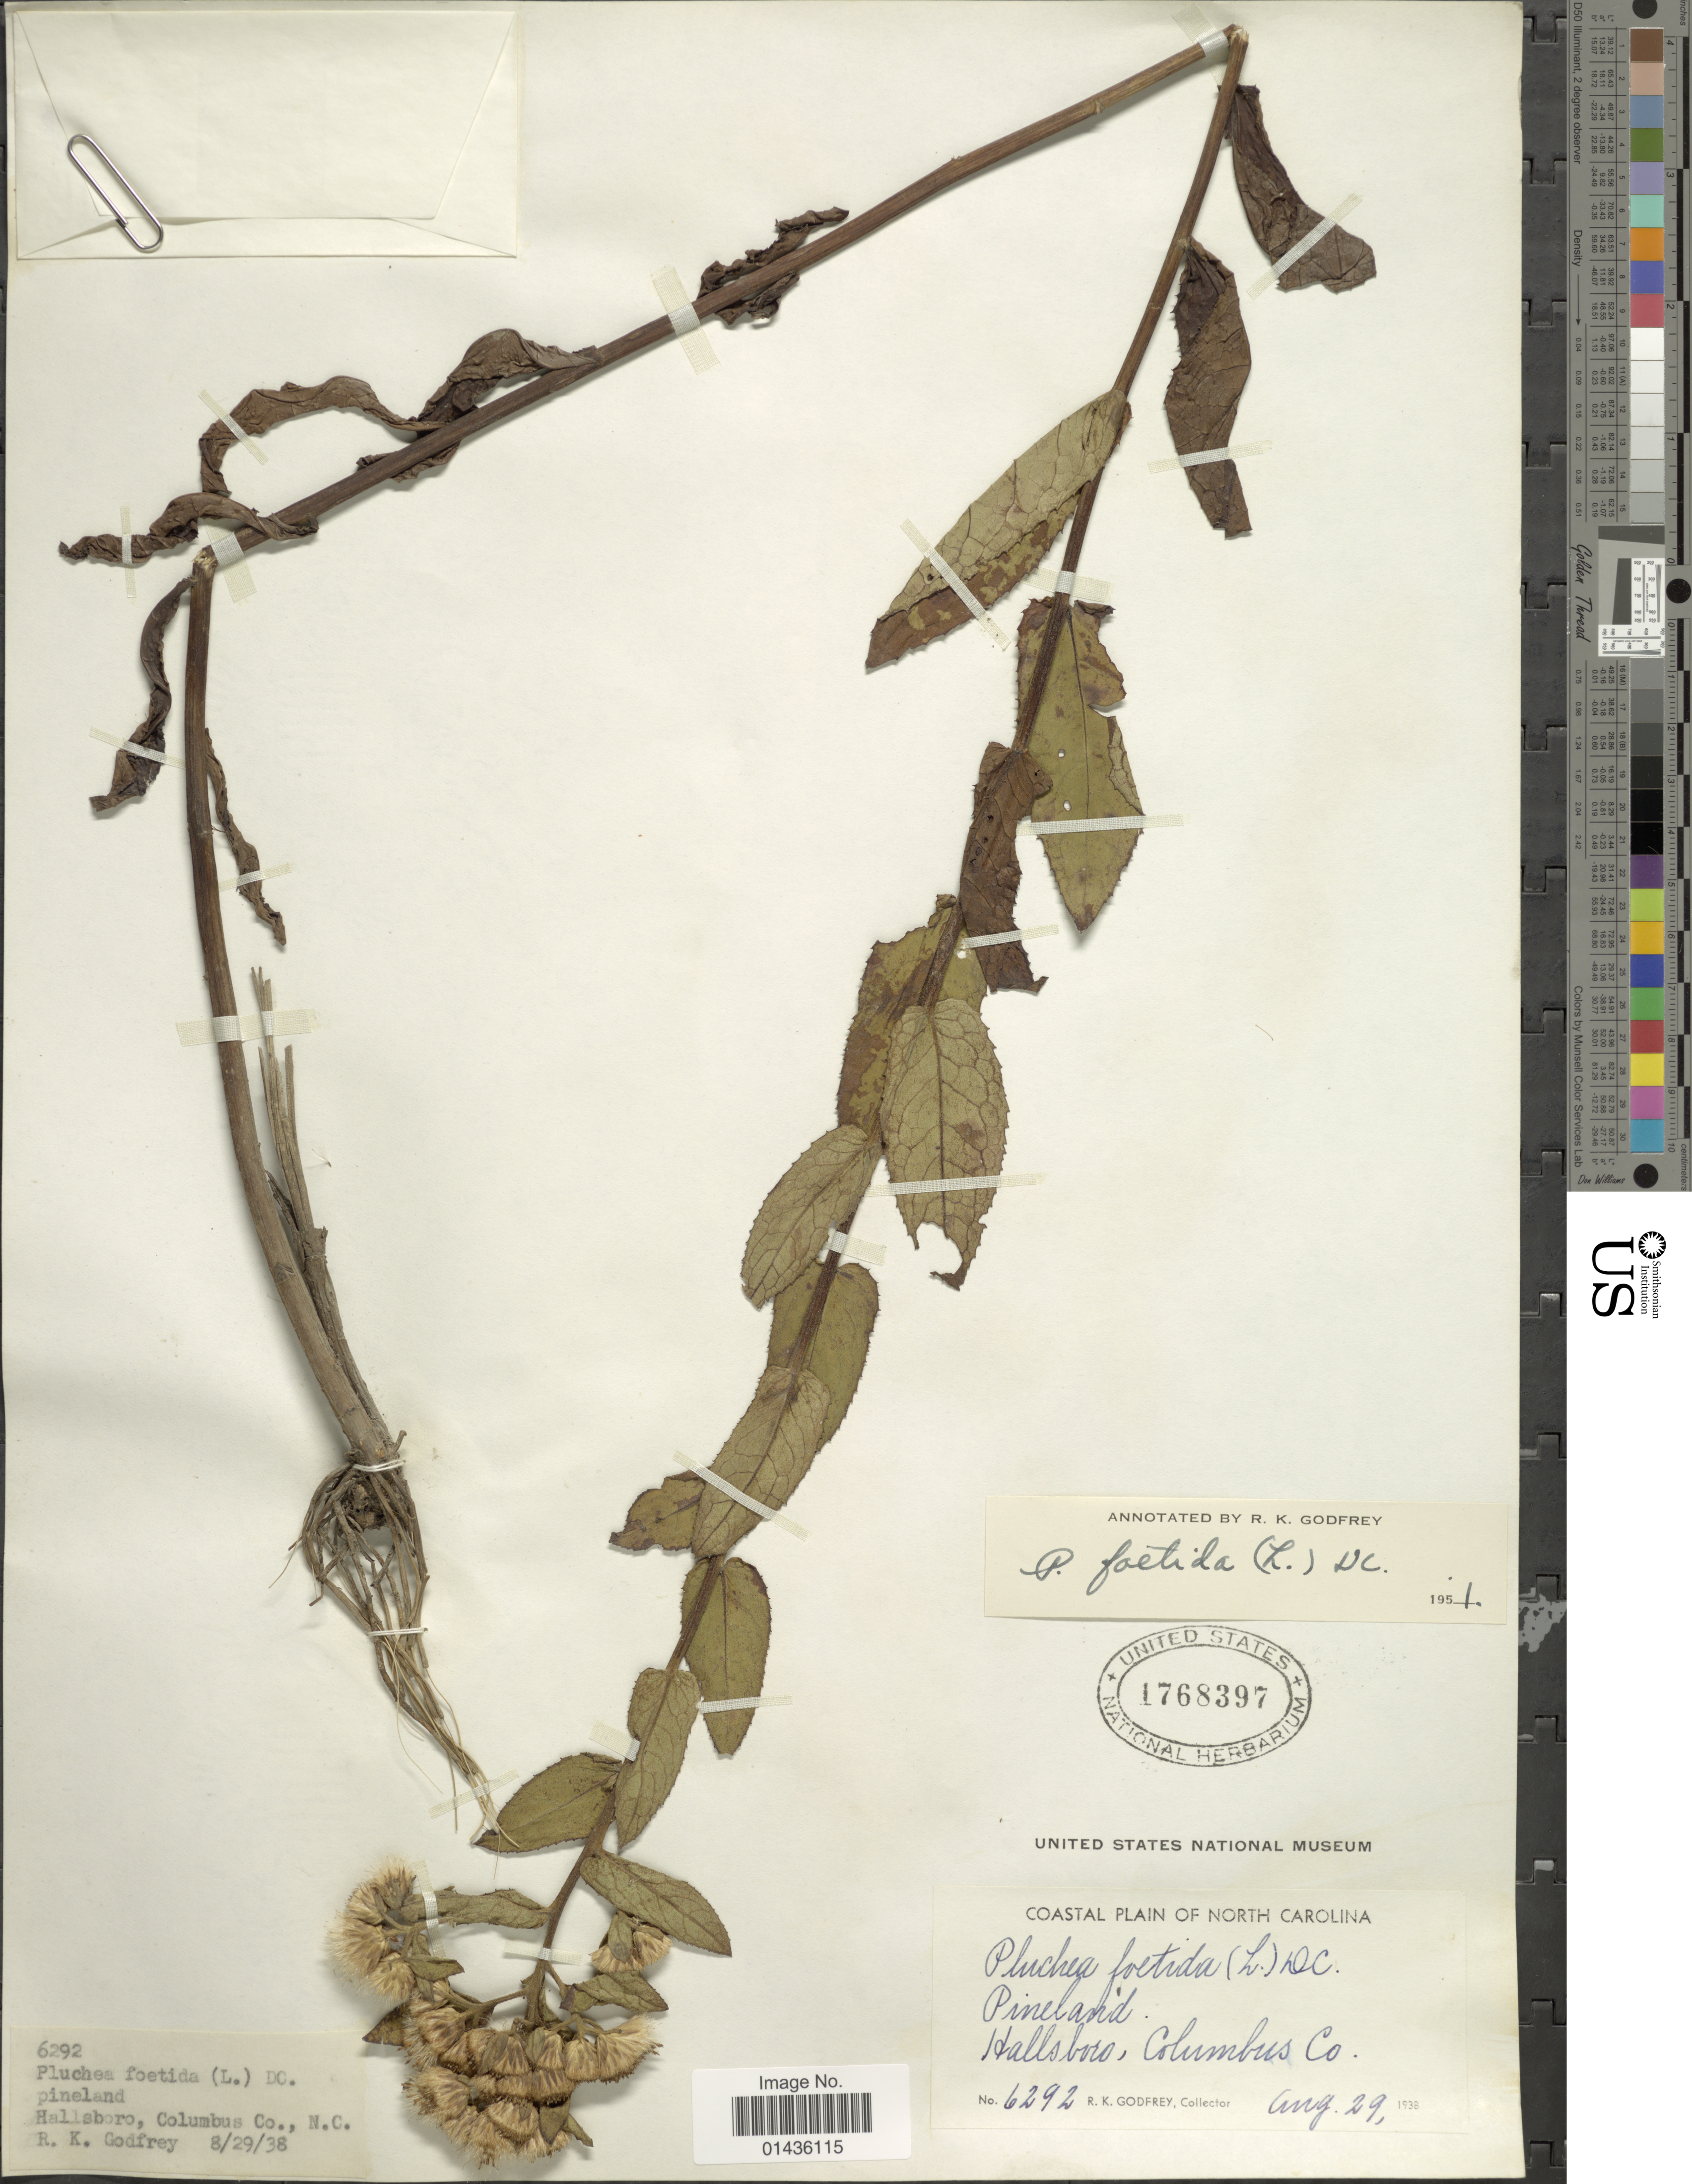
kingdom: Plantae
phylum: Tracheophyta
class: Magnoliopsida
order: Asterales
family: Asteraceae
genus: Pluchea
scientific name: Pluchea foetida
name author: (L.) DC.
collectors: R. K. Godfrey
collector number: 6292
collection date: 1938-08-29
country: United States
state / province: North Carolina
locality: Pineland, Hallsboro, Columbus Co., N. C.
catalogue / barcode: US 1768397